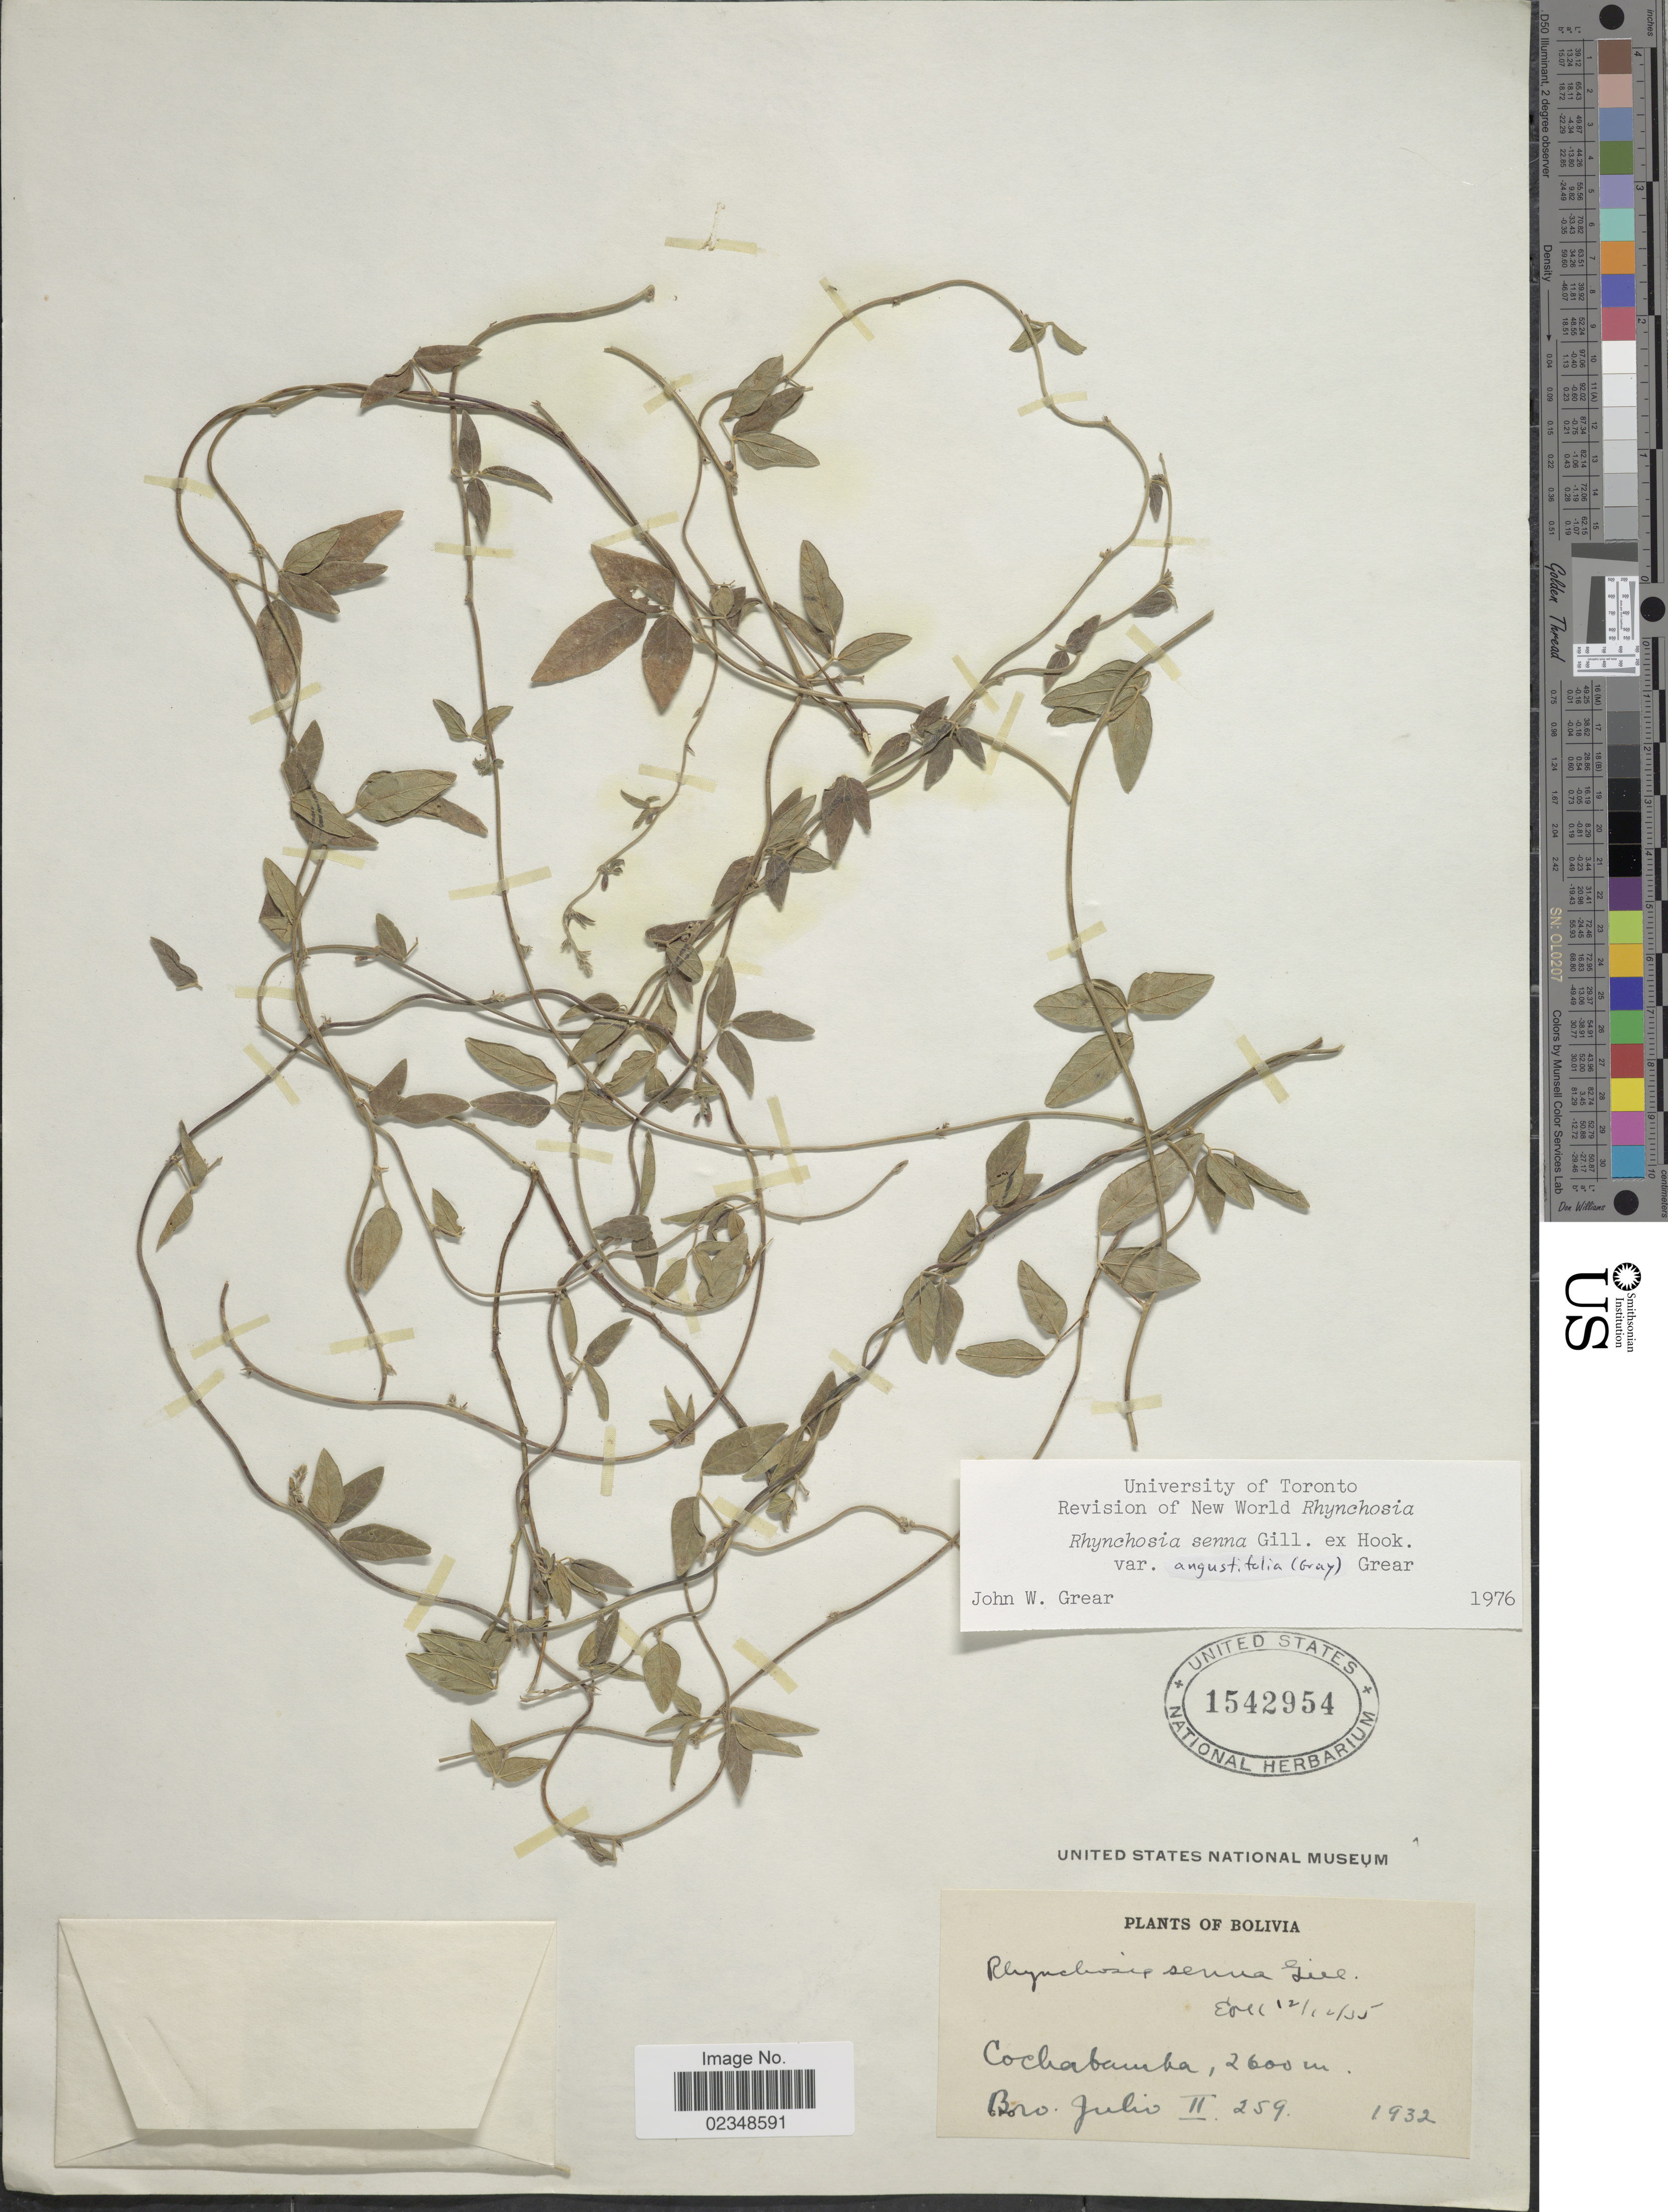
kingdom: Plantae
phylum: Tracheophyta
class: Magnoliopsida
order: Fabales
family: Fabaceae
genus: Rhynchosia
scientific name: Rhynchosia senna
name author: Gillies ex Hook.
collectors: Bro. Julio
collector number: II259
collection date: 1932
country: Bolivia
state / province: Cochabamba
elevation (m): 2600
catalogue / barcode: US 1542954